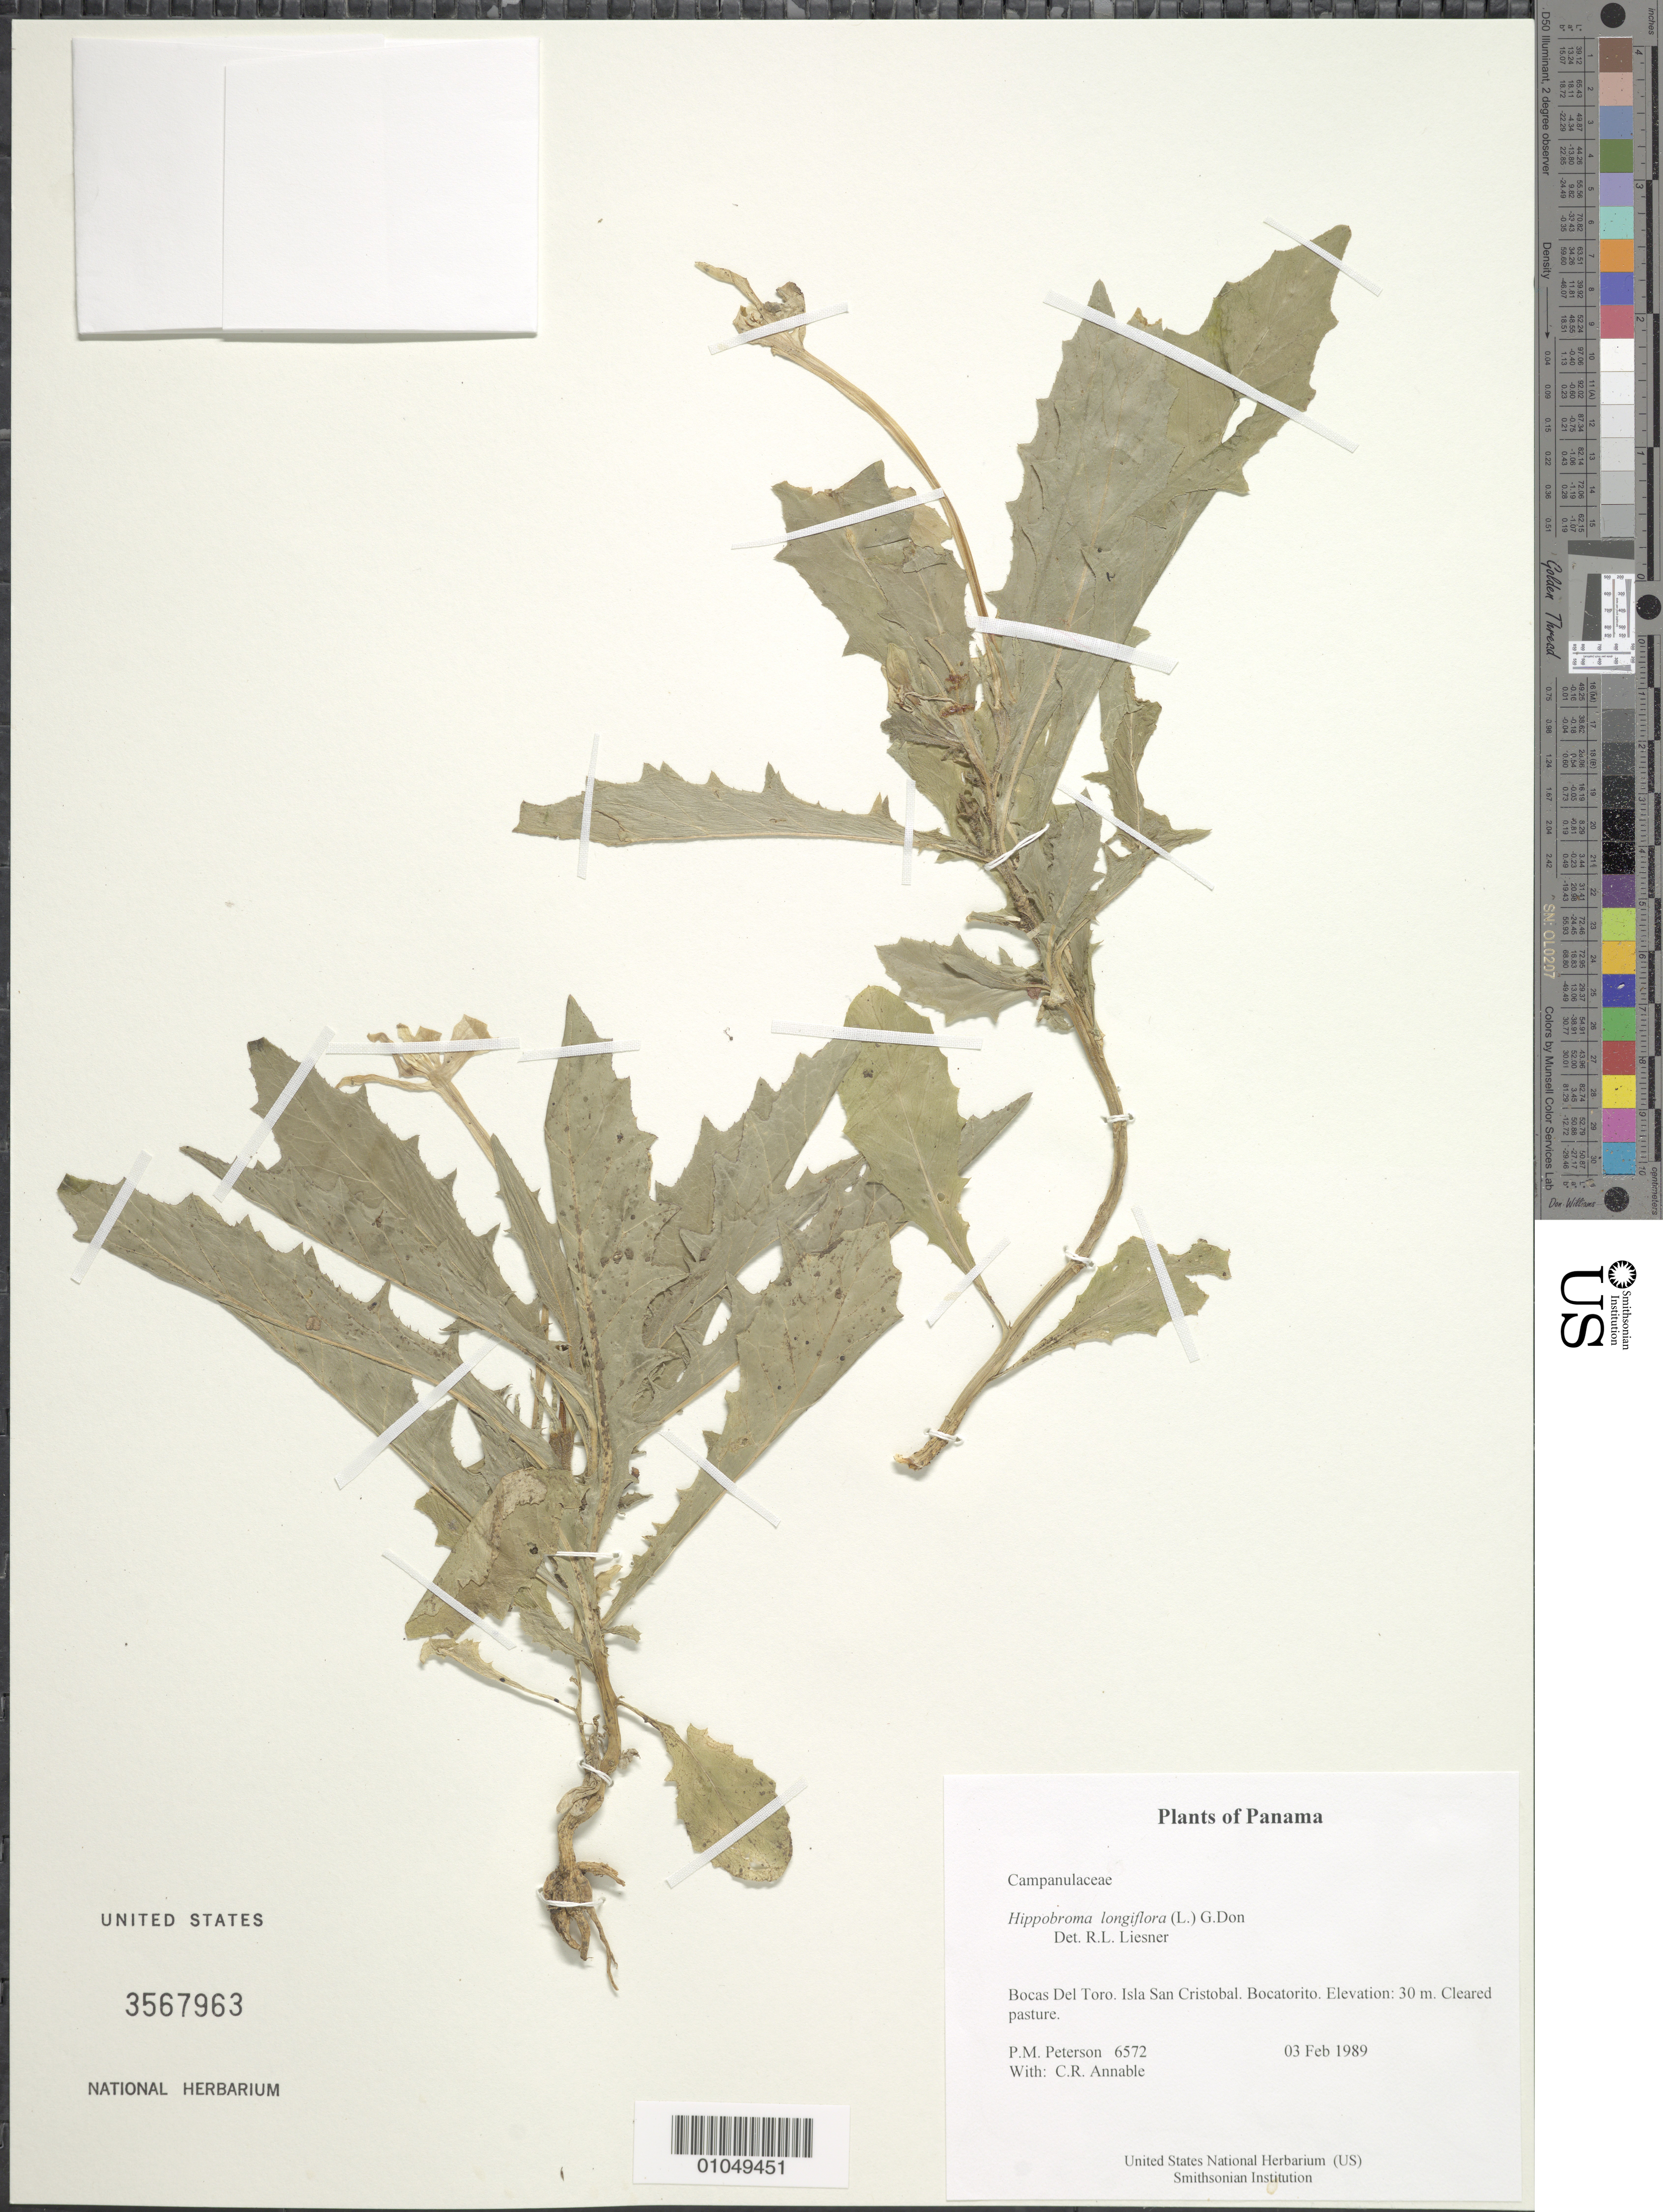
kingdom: Plantae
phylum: Tracheophyta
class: Magnoliopsida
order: Asterales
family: Campanulaceae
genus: Hippobroma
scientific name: Hippobroma longiflora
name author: (L.) G. Don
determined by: Liesner, R. L.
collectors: P. M. Peterson & C. R. Annable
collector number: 06572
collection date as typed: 03 Feb 1989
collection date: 1989-02-03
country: Panama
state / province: Bocas del Toro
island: San Cristobal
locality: Bocatorito.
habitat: Cleared pasture.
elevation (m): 30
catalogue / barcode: US 3567963